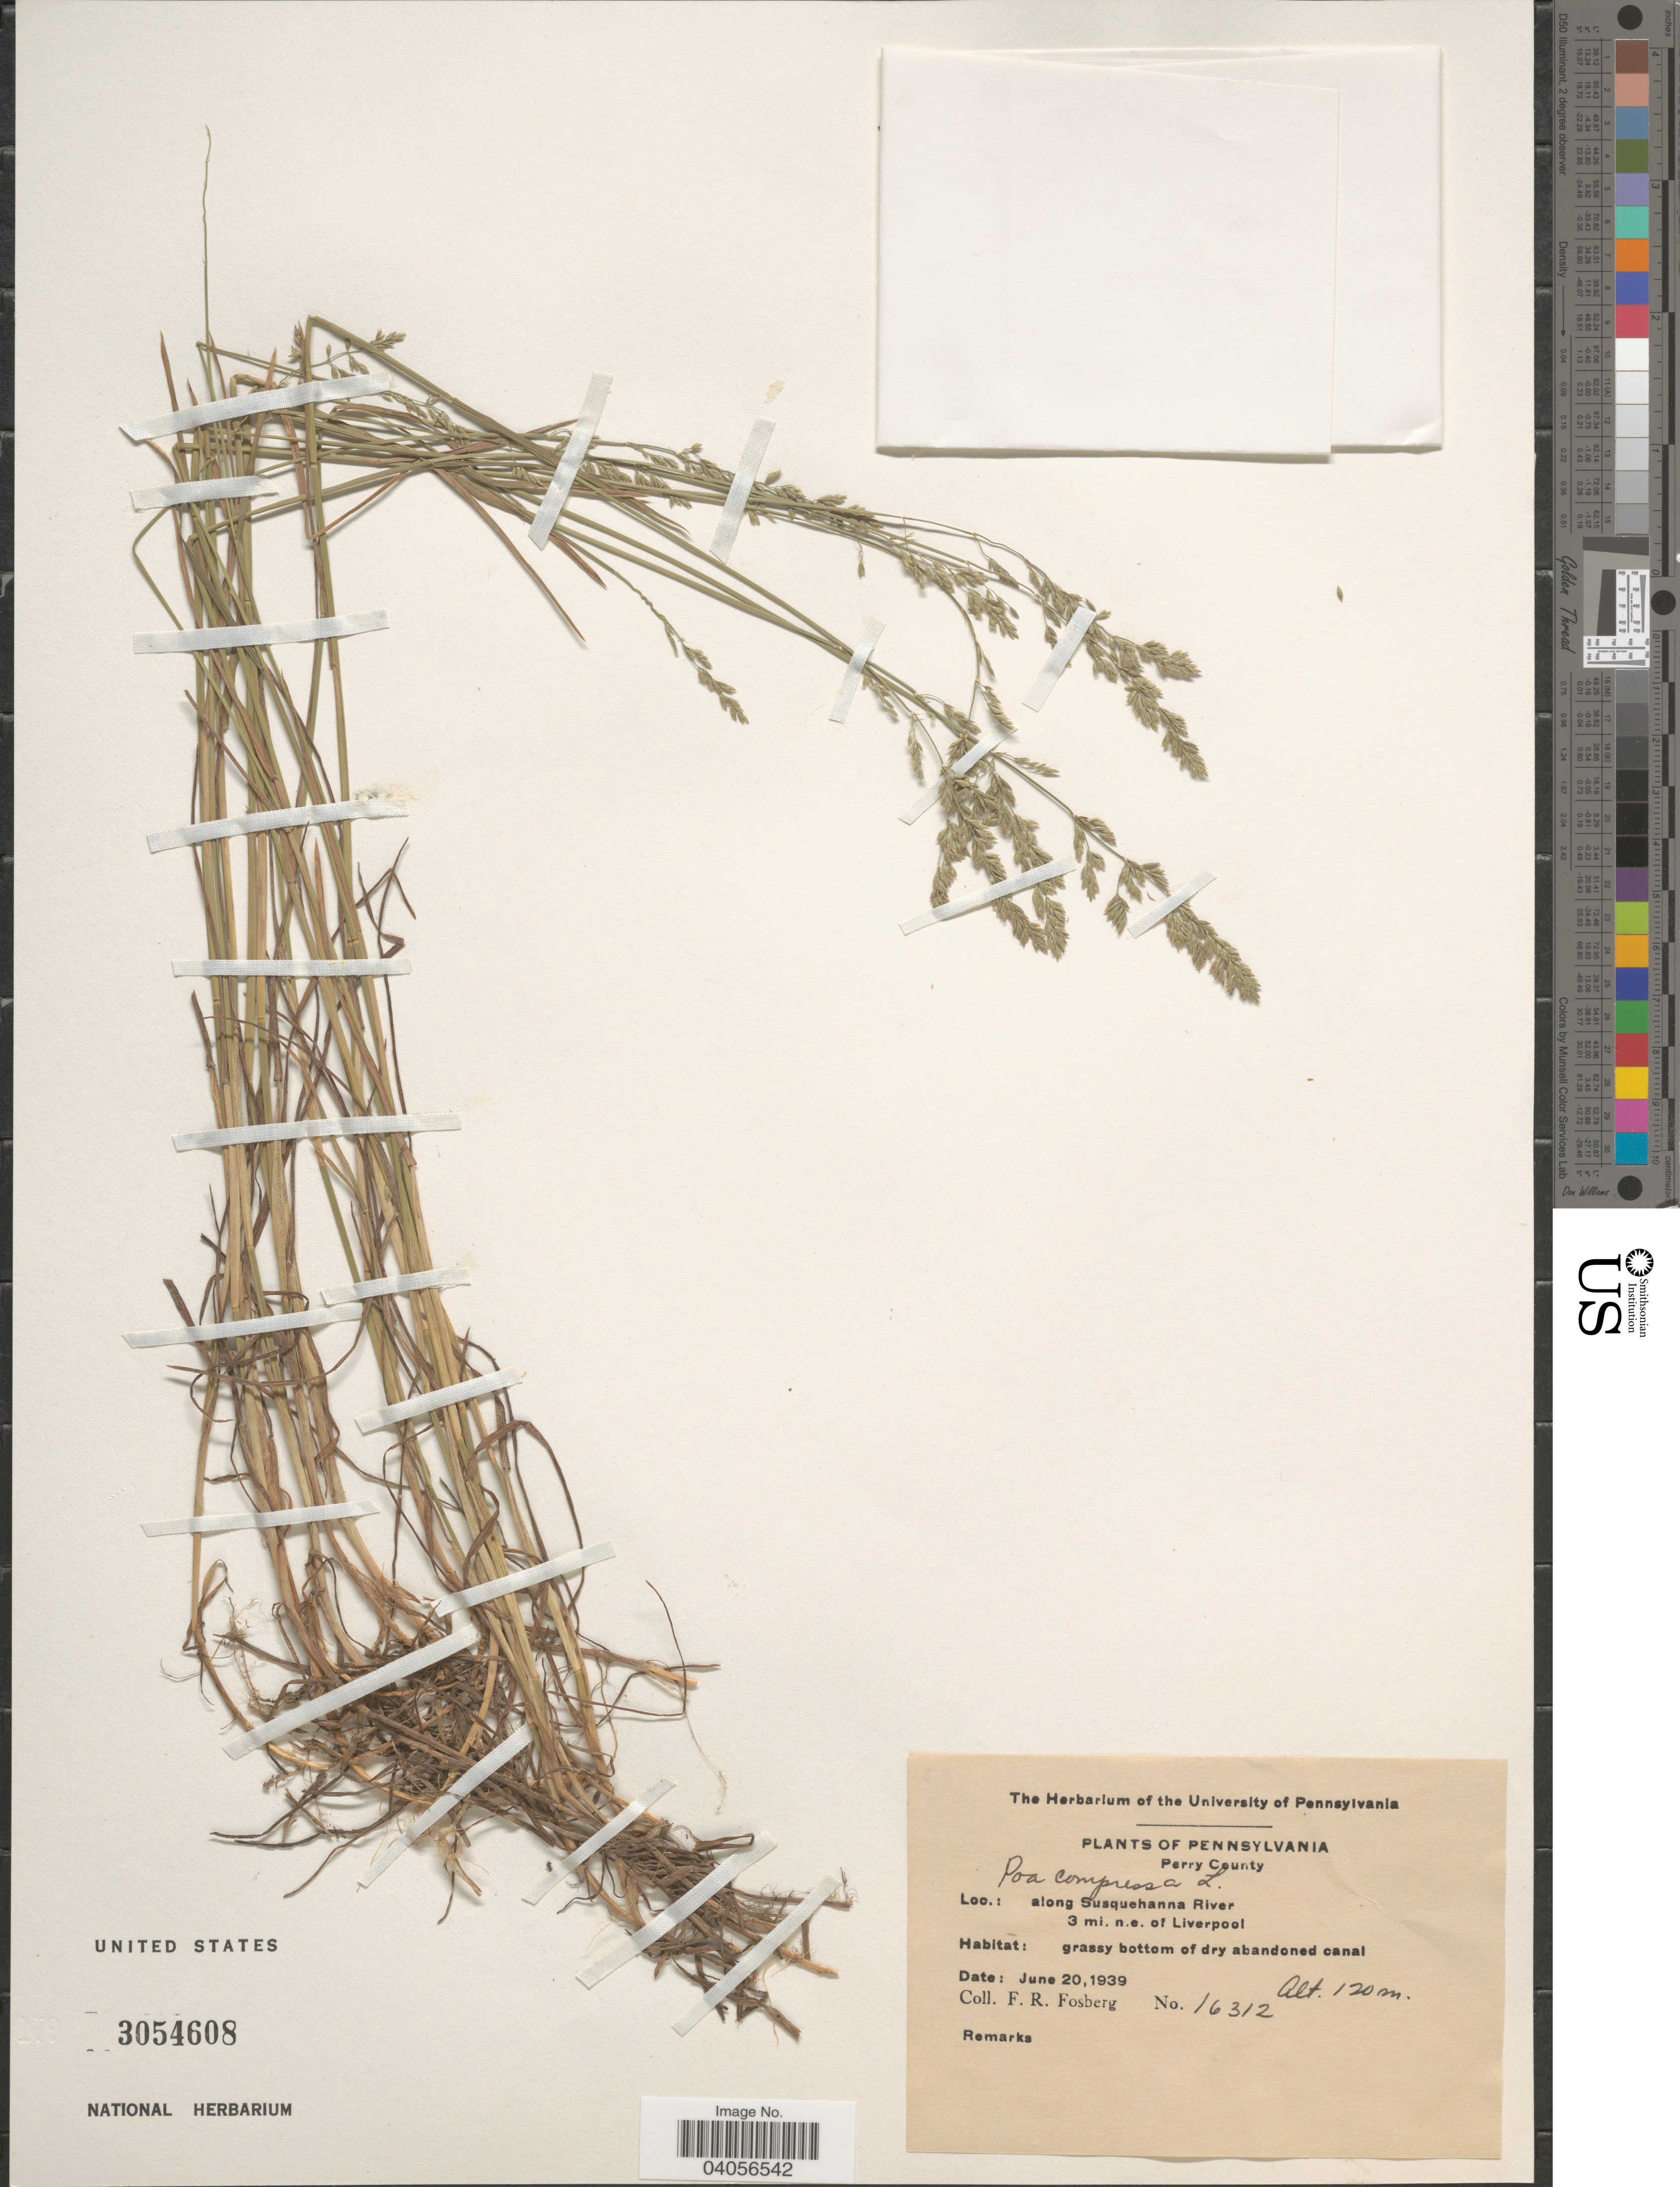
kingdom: Plantae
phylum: Tracheophyta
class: Liliopsida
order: Poales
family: Poaceae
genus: Poa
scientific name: Poa compressa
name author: L.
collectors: F. R. Fosberg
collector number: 16312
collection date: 1939-06-20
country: United States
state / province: Pennsylvania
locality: Perry County. Along Susquehanna River. 3 mi. n.e. of Liverpool.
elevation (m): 120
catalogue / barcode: US 3054608